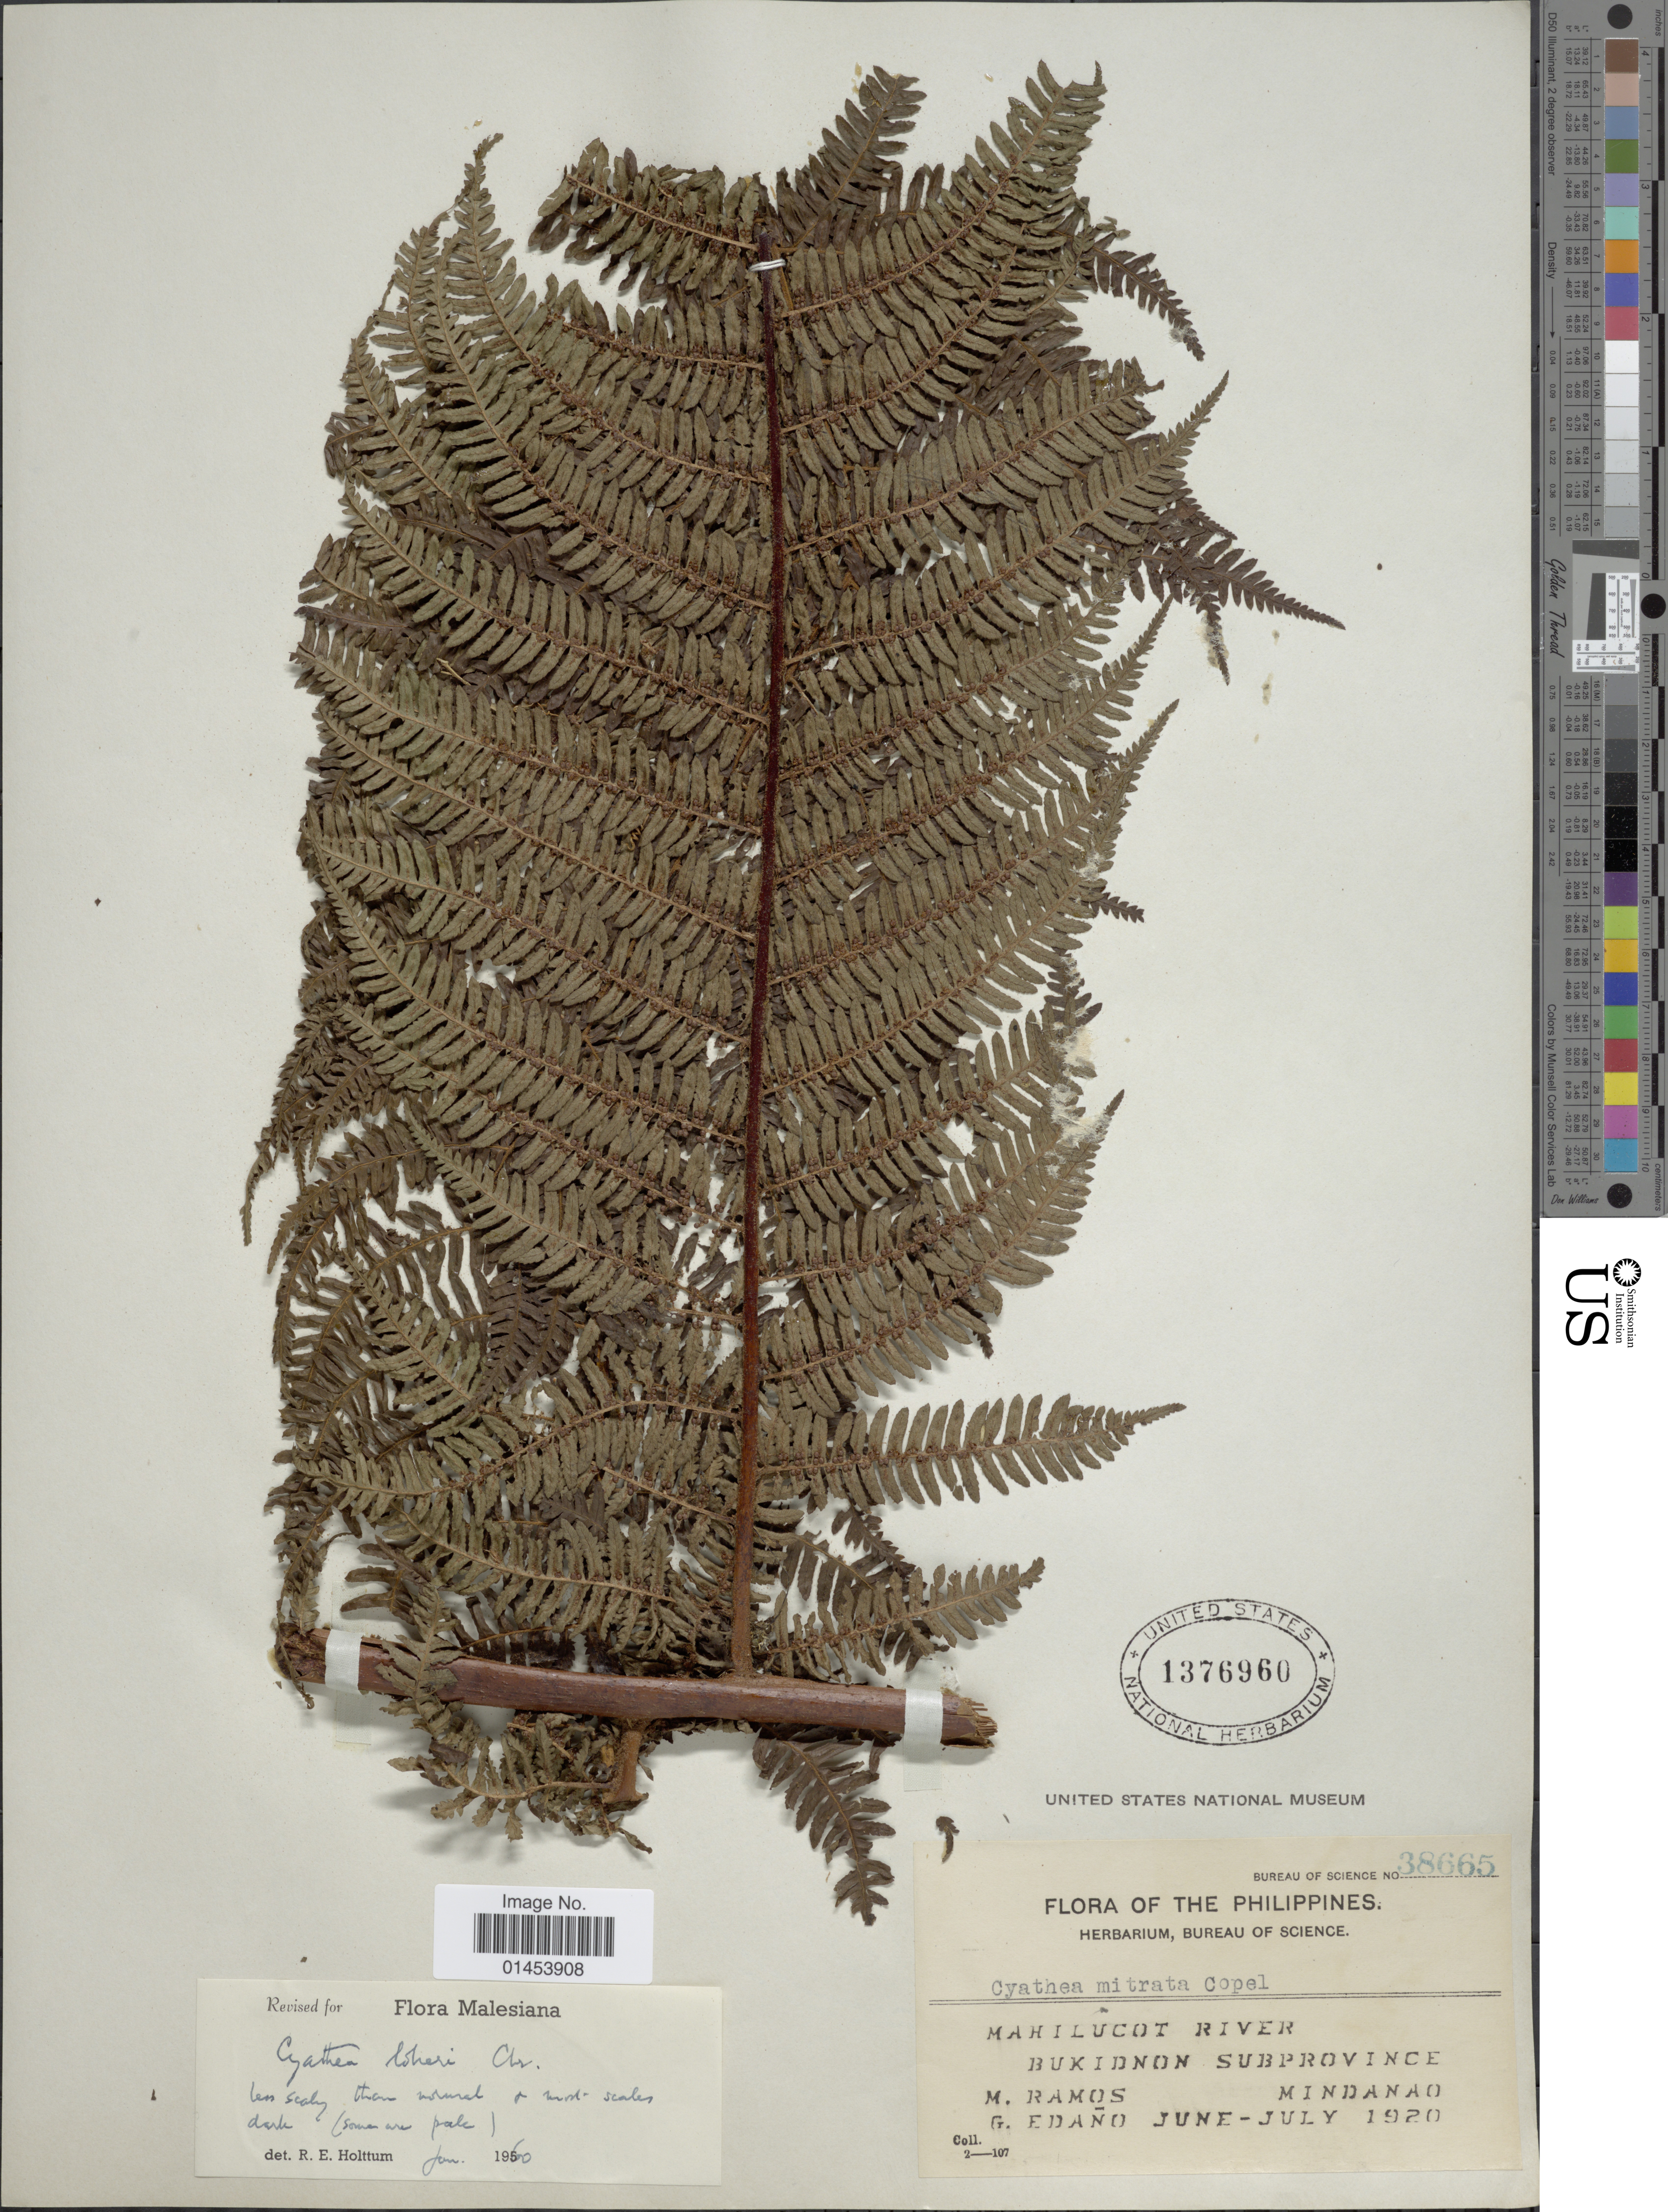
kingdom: Plantae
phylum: Tracheophyta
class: Polypodiopsida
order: Cyatheales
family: Cyatheaceae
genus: Cyathea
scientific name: Cyathea loheri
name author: Christ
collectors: M. Ramos & G. Edaño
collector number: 38665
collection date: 1920-06/1920-07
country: Philippines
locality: Mahilucot River, Bukidnon Subprovince, Mindanao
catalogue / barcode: US 1376960